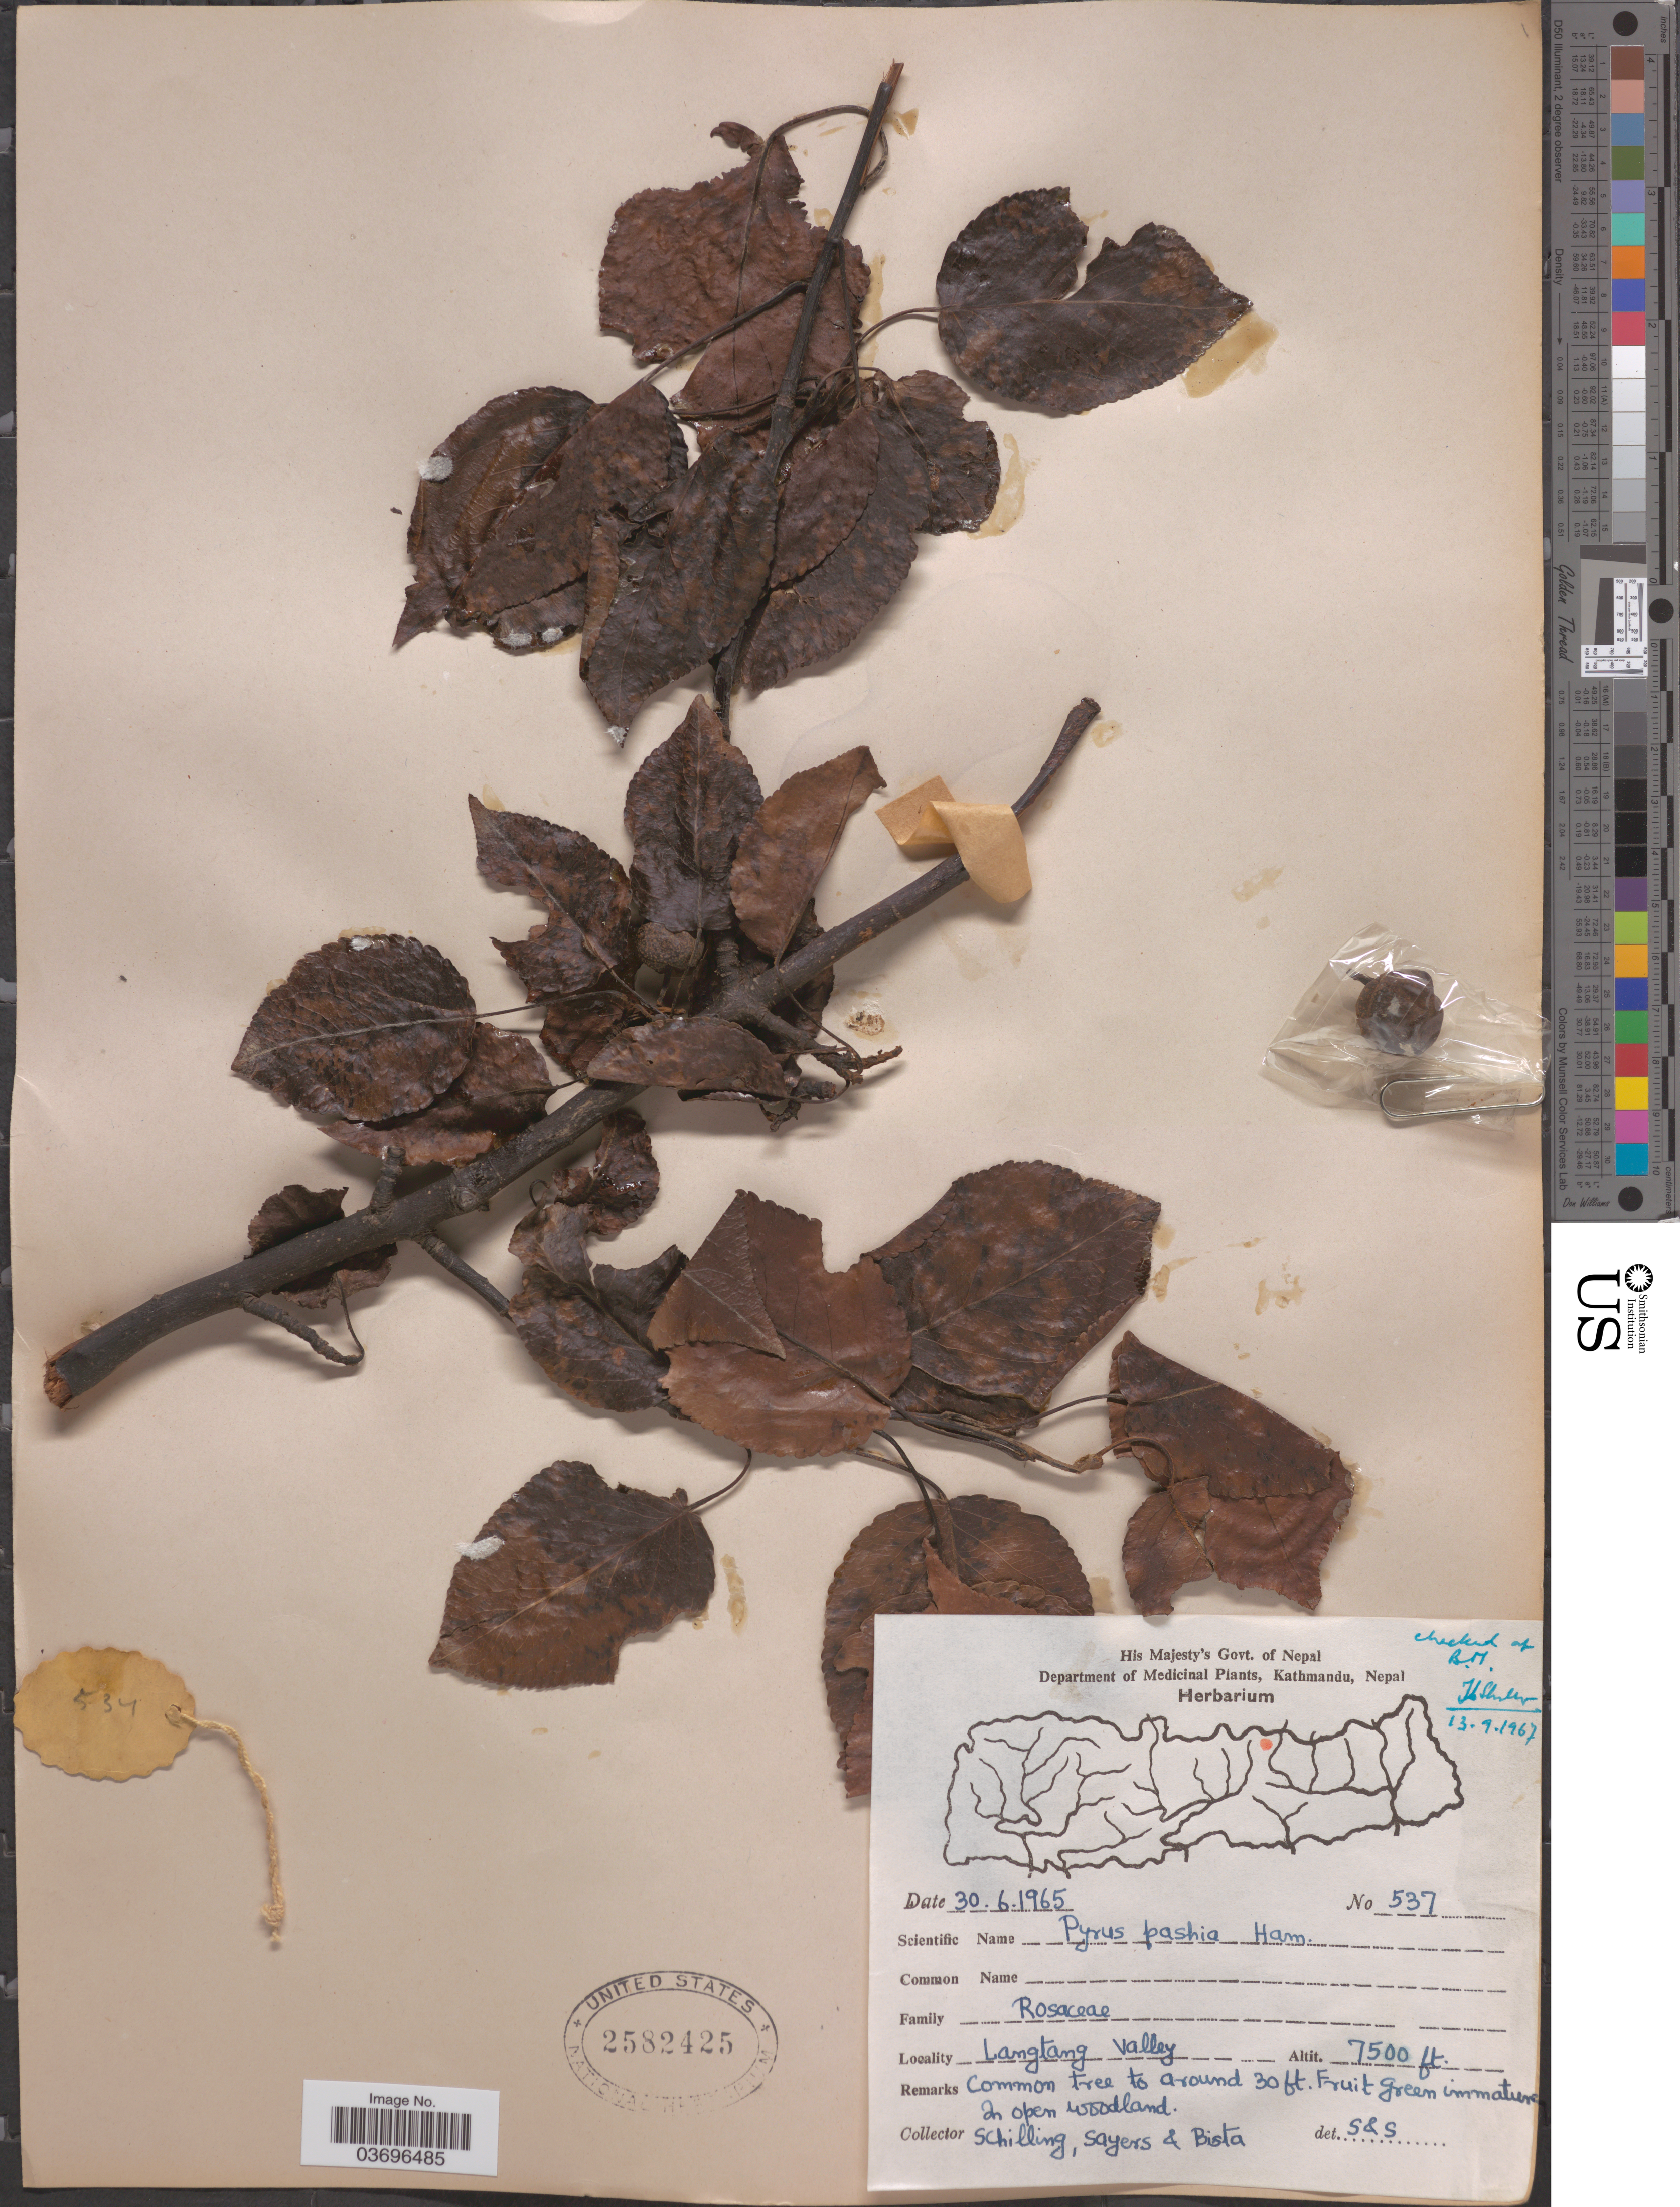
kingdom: Plantae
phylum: Tracheophyta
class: Magnoliopsida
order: Rosales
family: Rosaceae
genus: Pyrus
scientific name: Pyrus pashia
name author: Buch.-Ham. ex D. Don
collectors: Schilling, --, -. Sayers & -. Bista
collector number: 537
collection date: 1965-06-30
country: Nepal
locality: Langtang valley.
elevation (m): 2286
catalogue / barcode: US 2582425